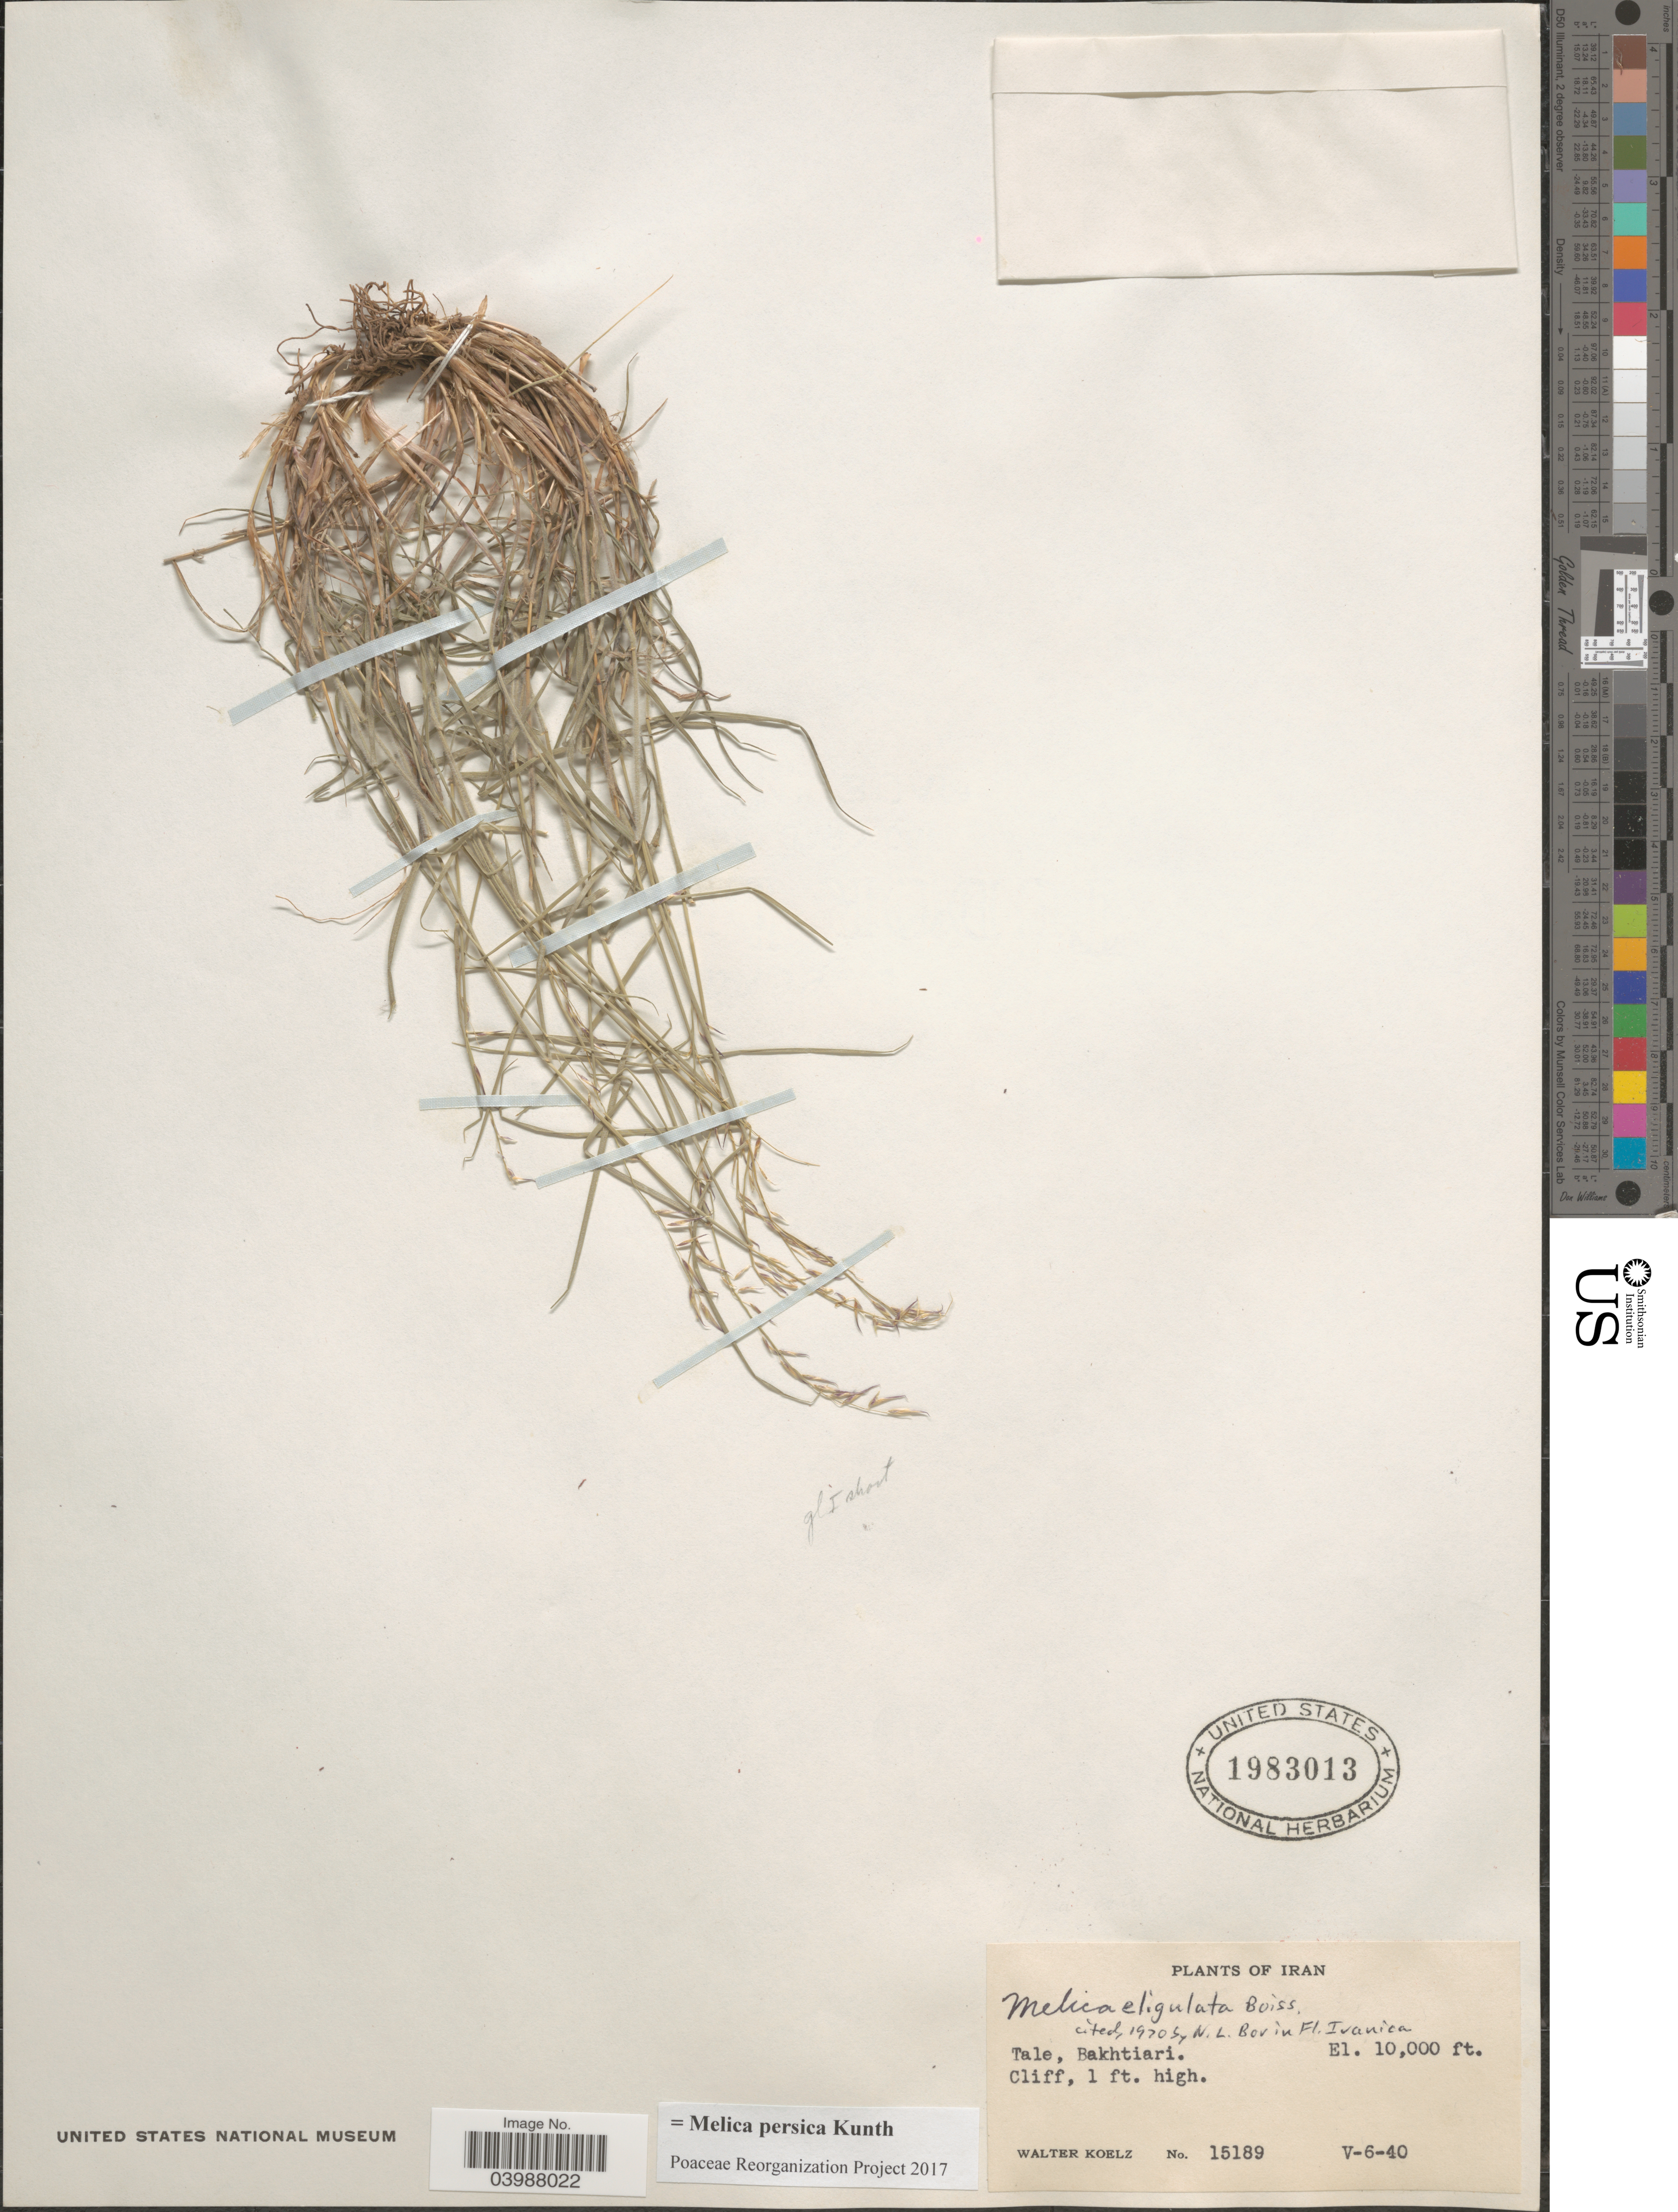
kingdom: Plantae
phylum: Tracheophyta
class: Liliopsida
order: Poales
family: Poaceae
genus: Melica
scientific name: Melica persica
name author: Kunth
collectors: W. N. Koelz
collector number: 15189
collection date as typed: Transcribed d/m/y: 6/5/40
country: Iran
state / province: Chahar Mahaal and Bakhtiari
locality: Tale, Bakhtiari.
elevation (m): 3048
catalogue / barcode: US 1983013